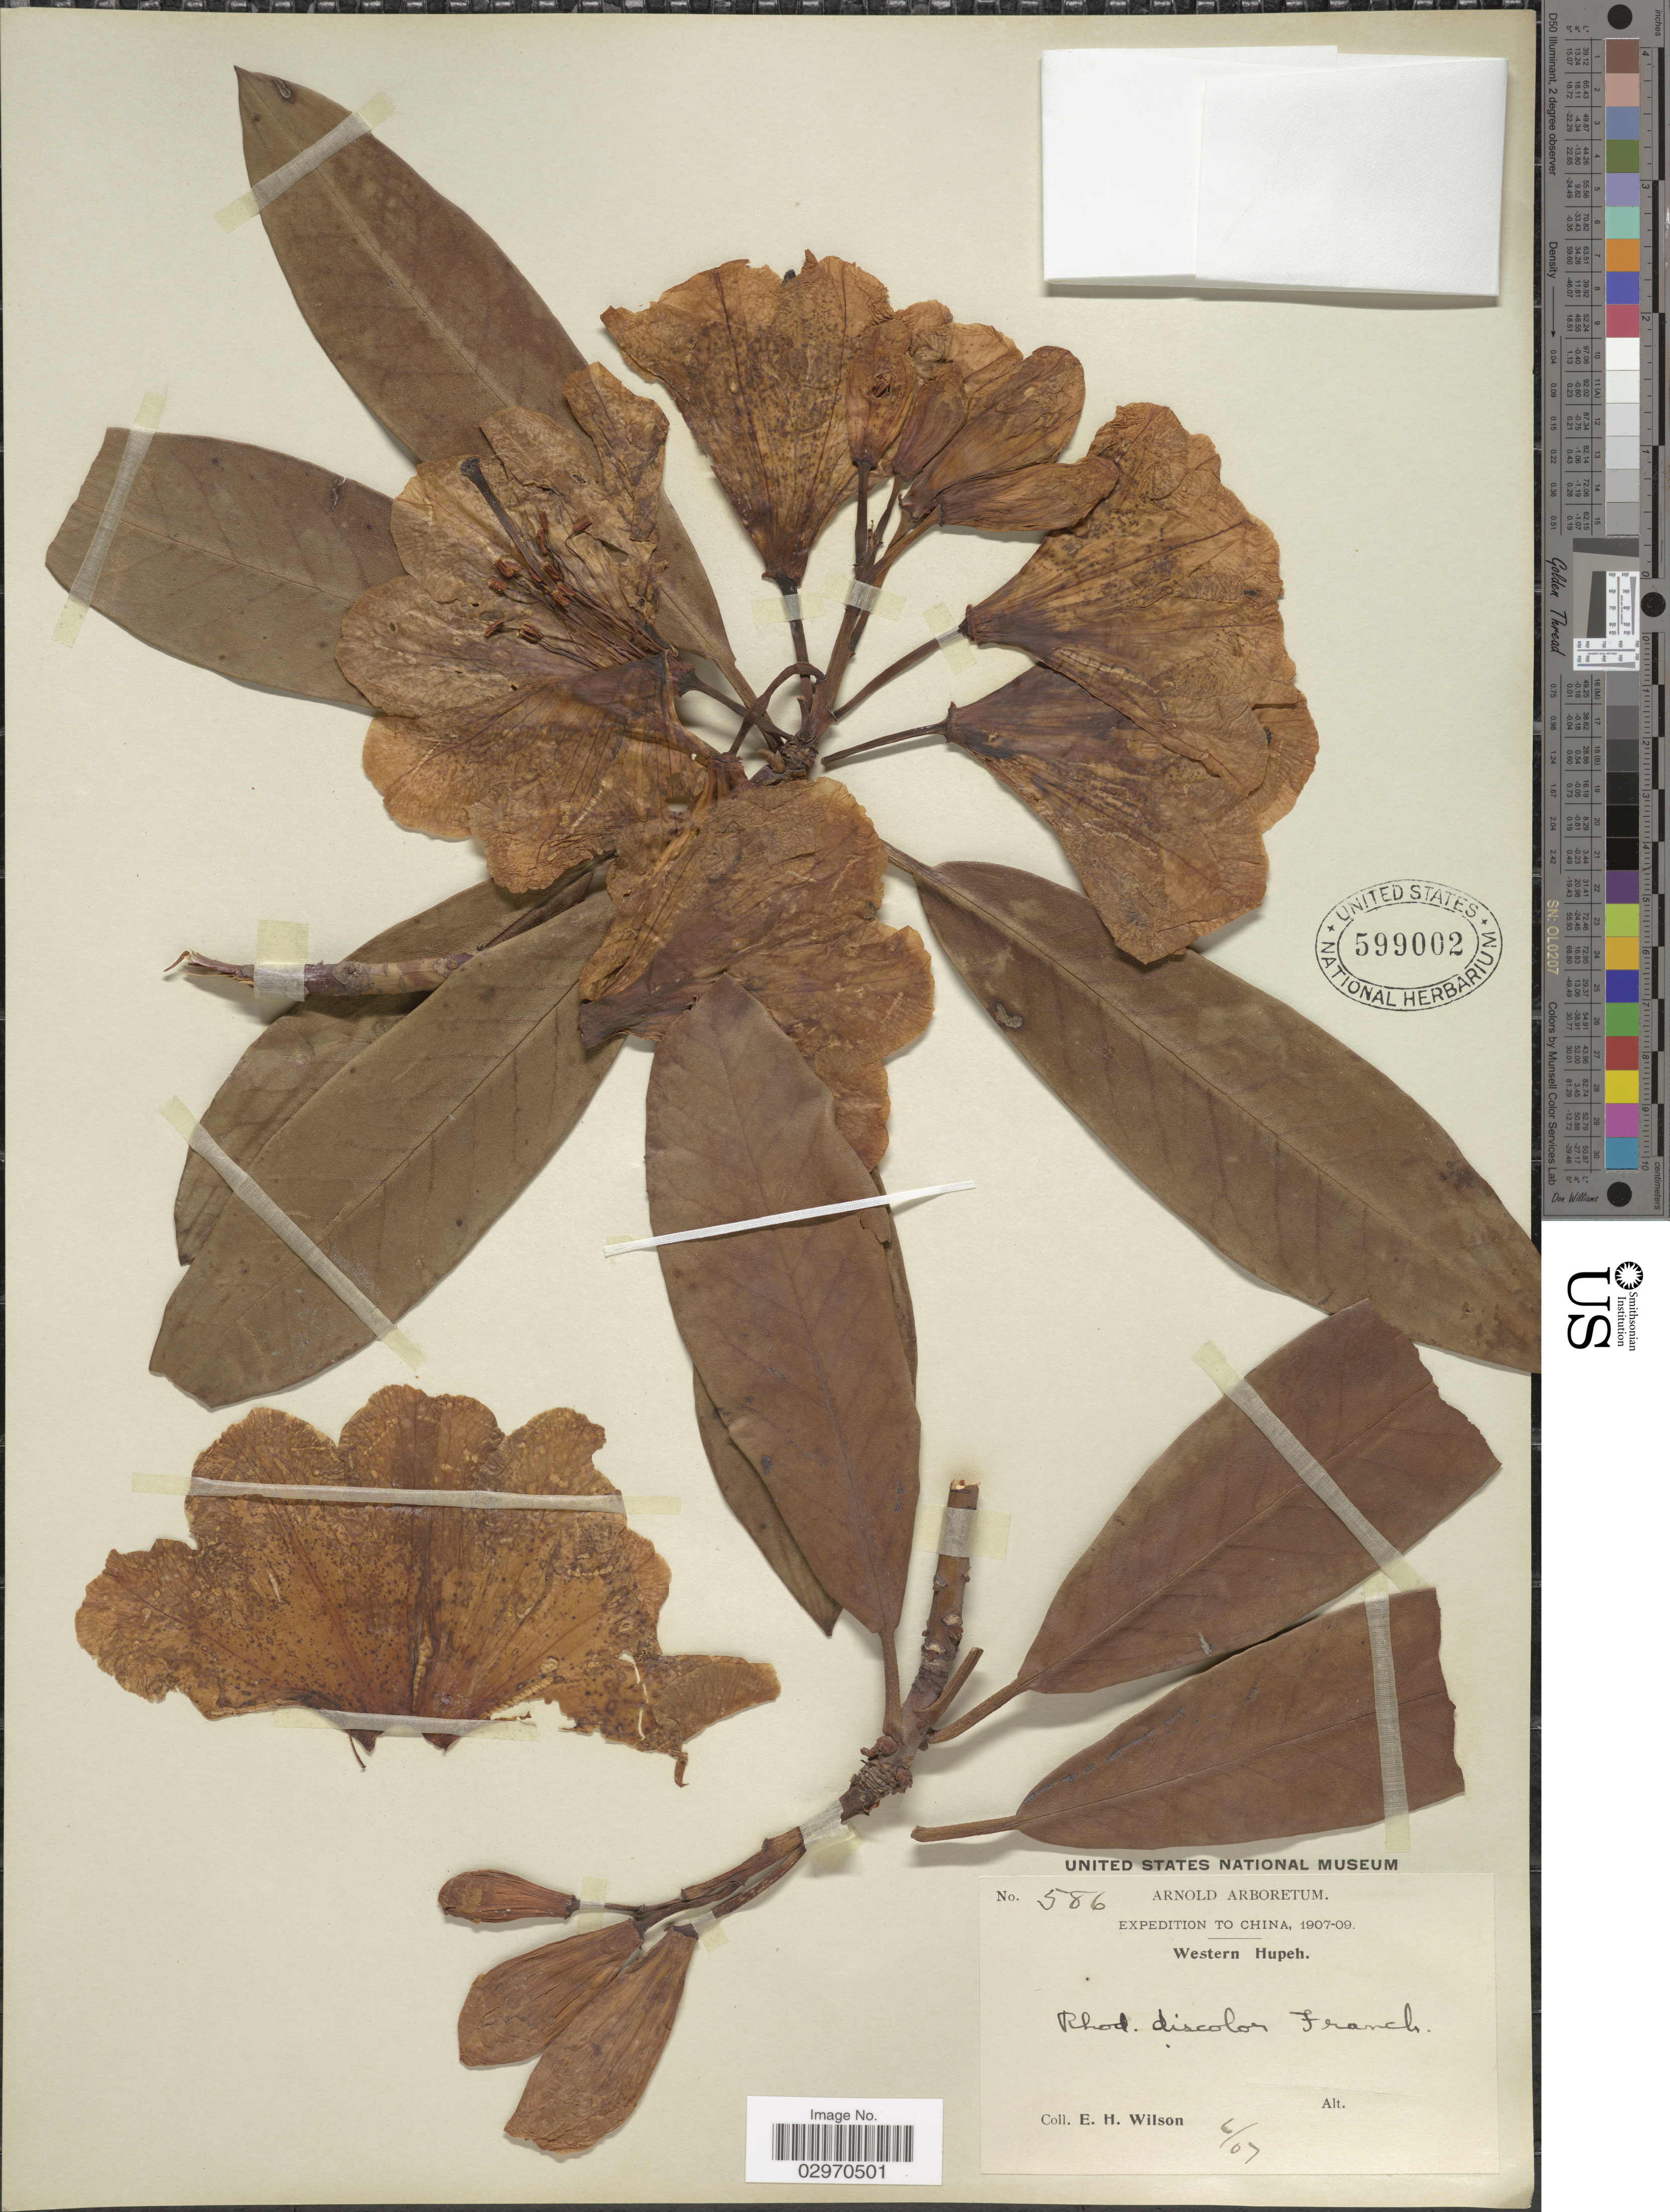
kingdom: Plantae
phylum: Tracheophyta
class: Magnoliopsida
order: Ericales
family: Ericaceae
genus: Rhododendron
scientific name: Rhododendron discolor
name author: Franch.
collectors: E. Wilson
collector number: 586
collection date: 1907-06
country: China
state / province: Hubei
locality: Western Hupeh.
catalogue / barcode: US 599002